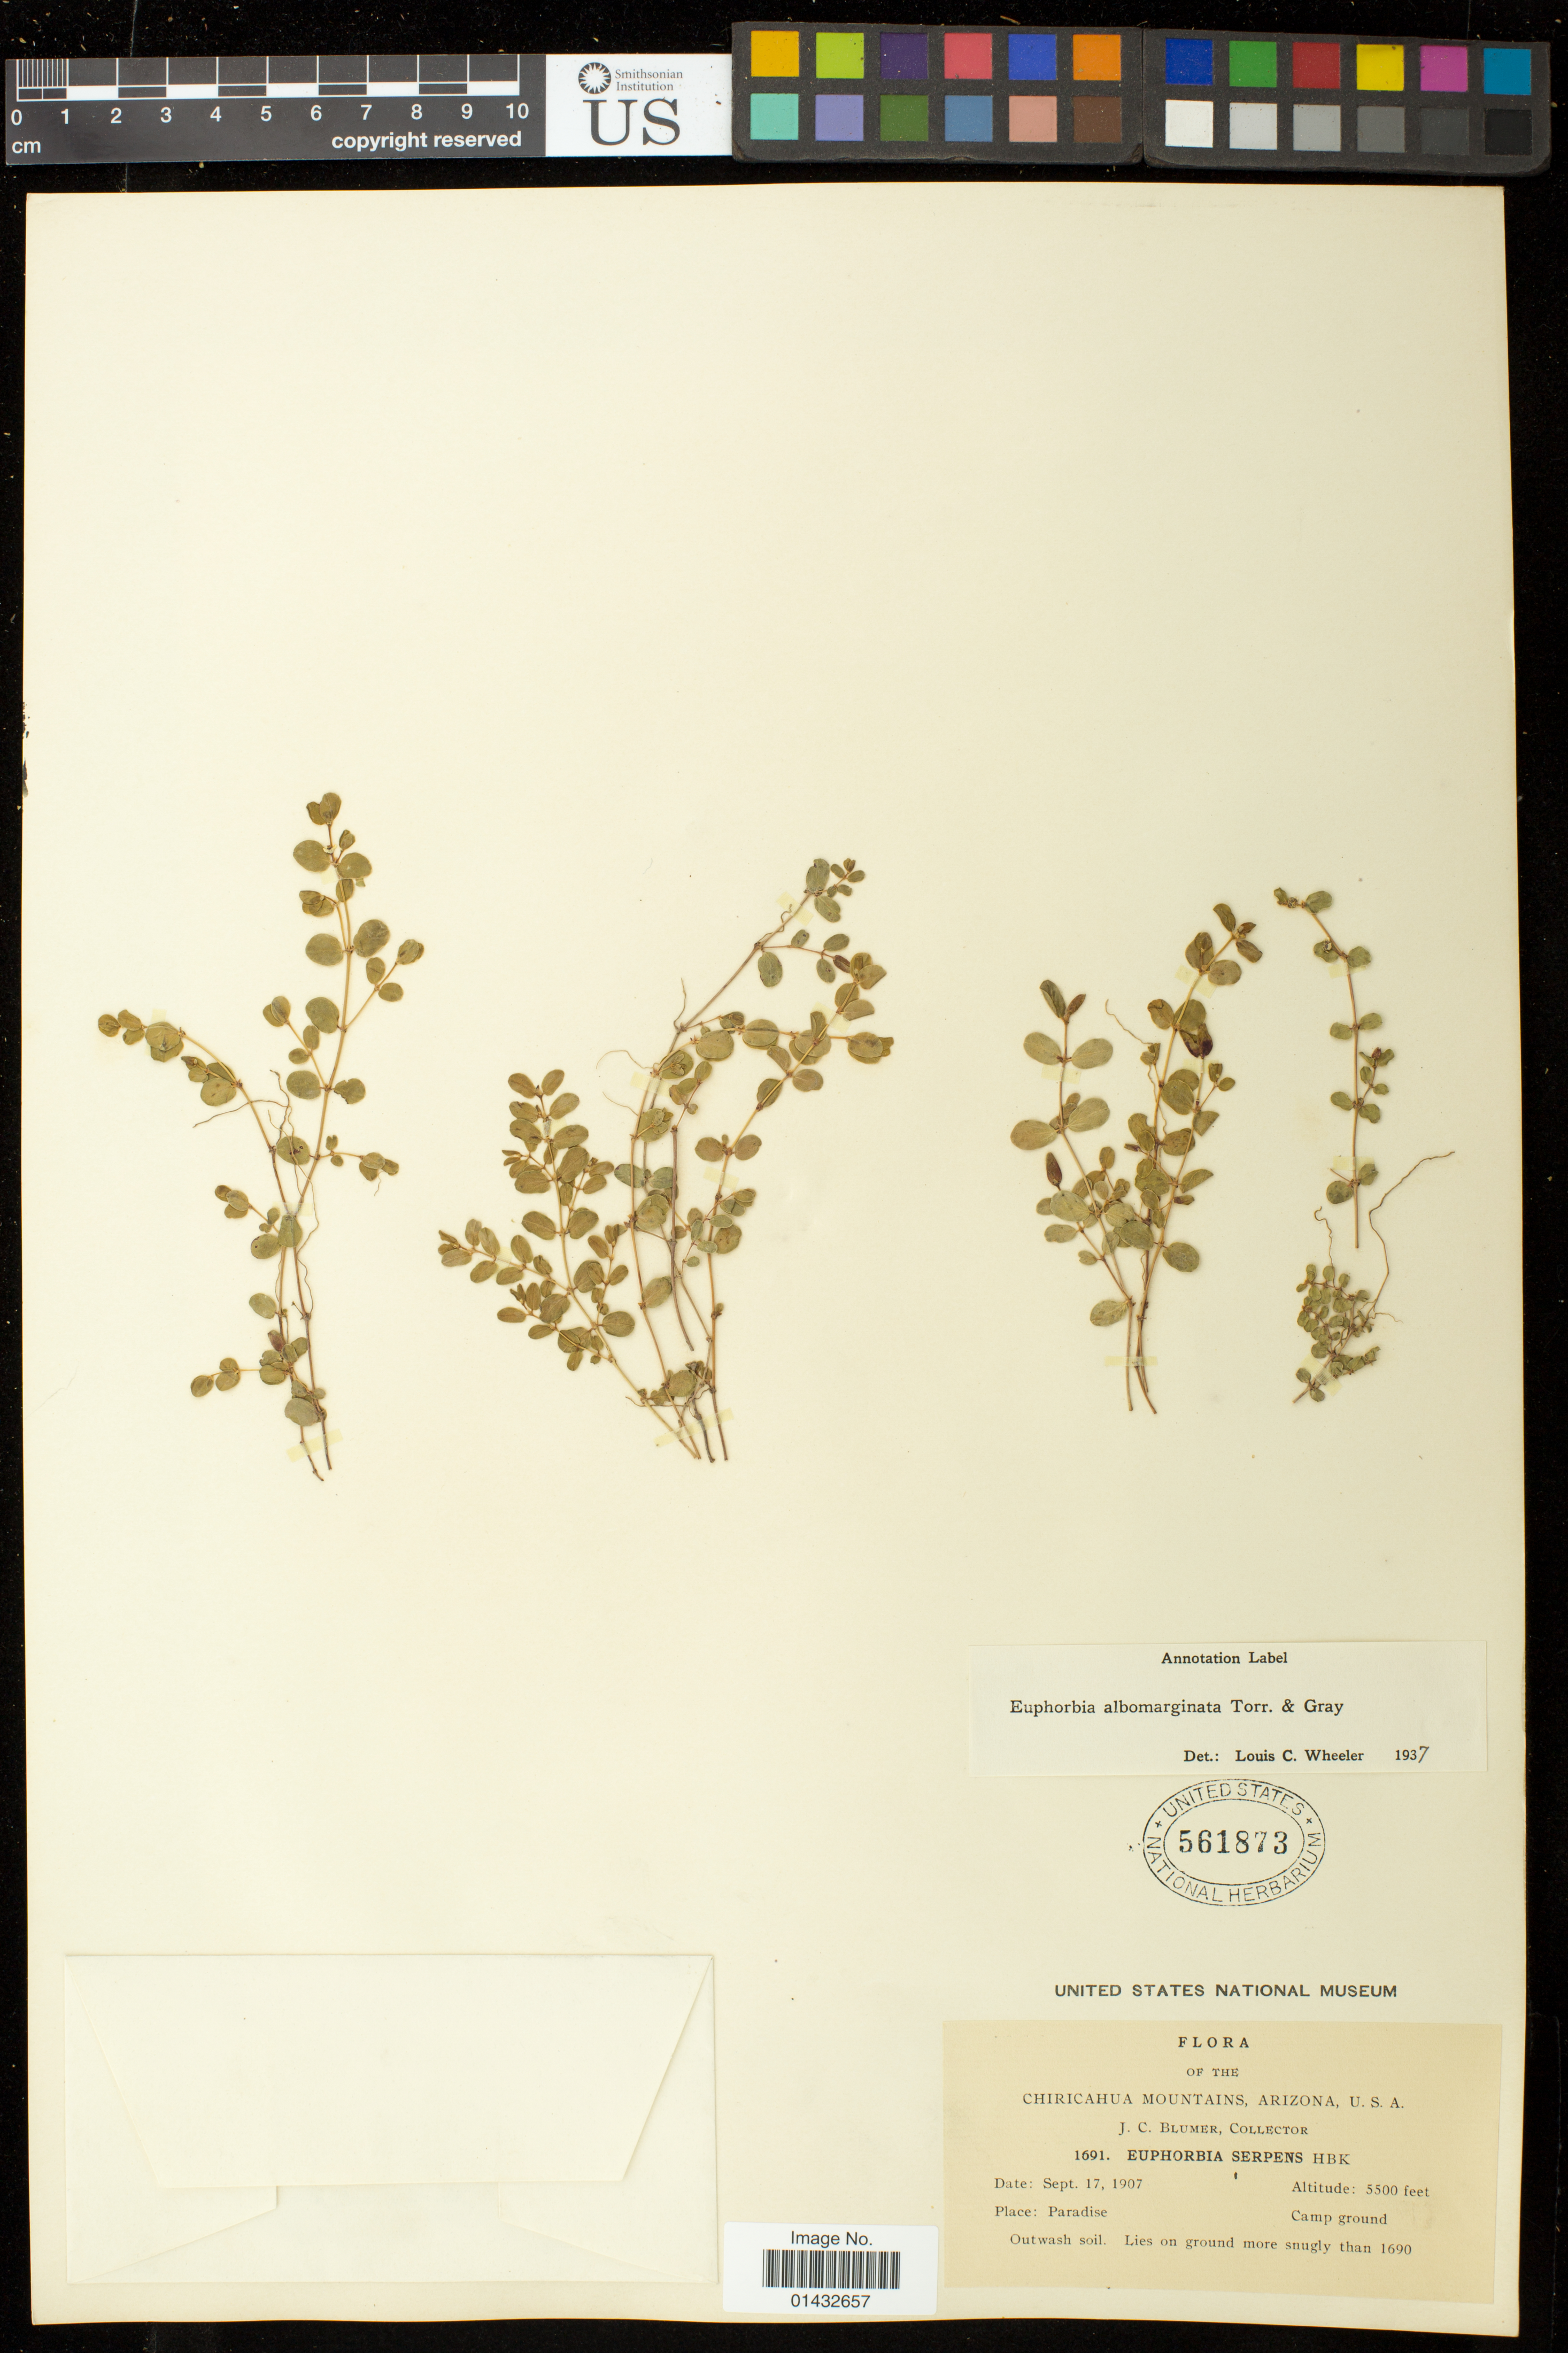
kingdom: Plantae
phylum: Tracheophyta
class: Magnoliopsida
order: Malpighiales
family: Euphorbiaceae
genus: Euphorbia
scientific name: Euphorbia albomarginata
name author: Torr. & A. Gray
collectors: J. C. Blumer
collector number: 1691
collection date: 1907-09-17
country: United States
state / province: Arizona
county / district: Cochise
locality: Chiricahua Mountains; Paradise Camp Ground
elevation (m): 1676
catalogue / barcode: US 561873